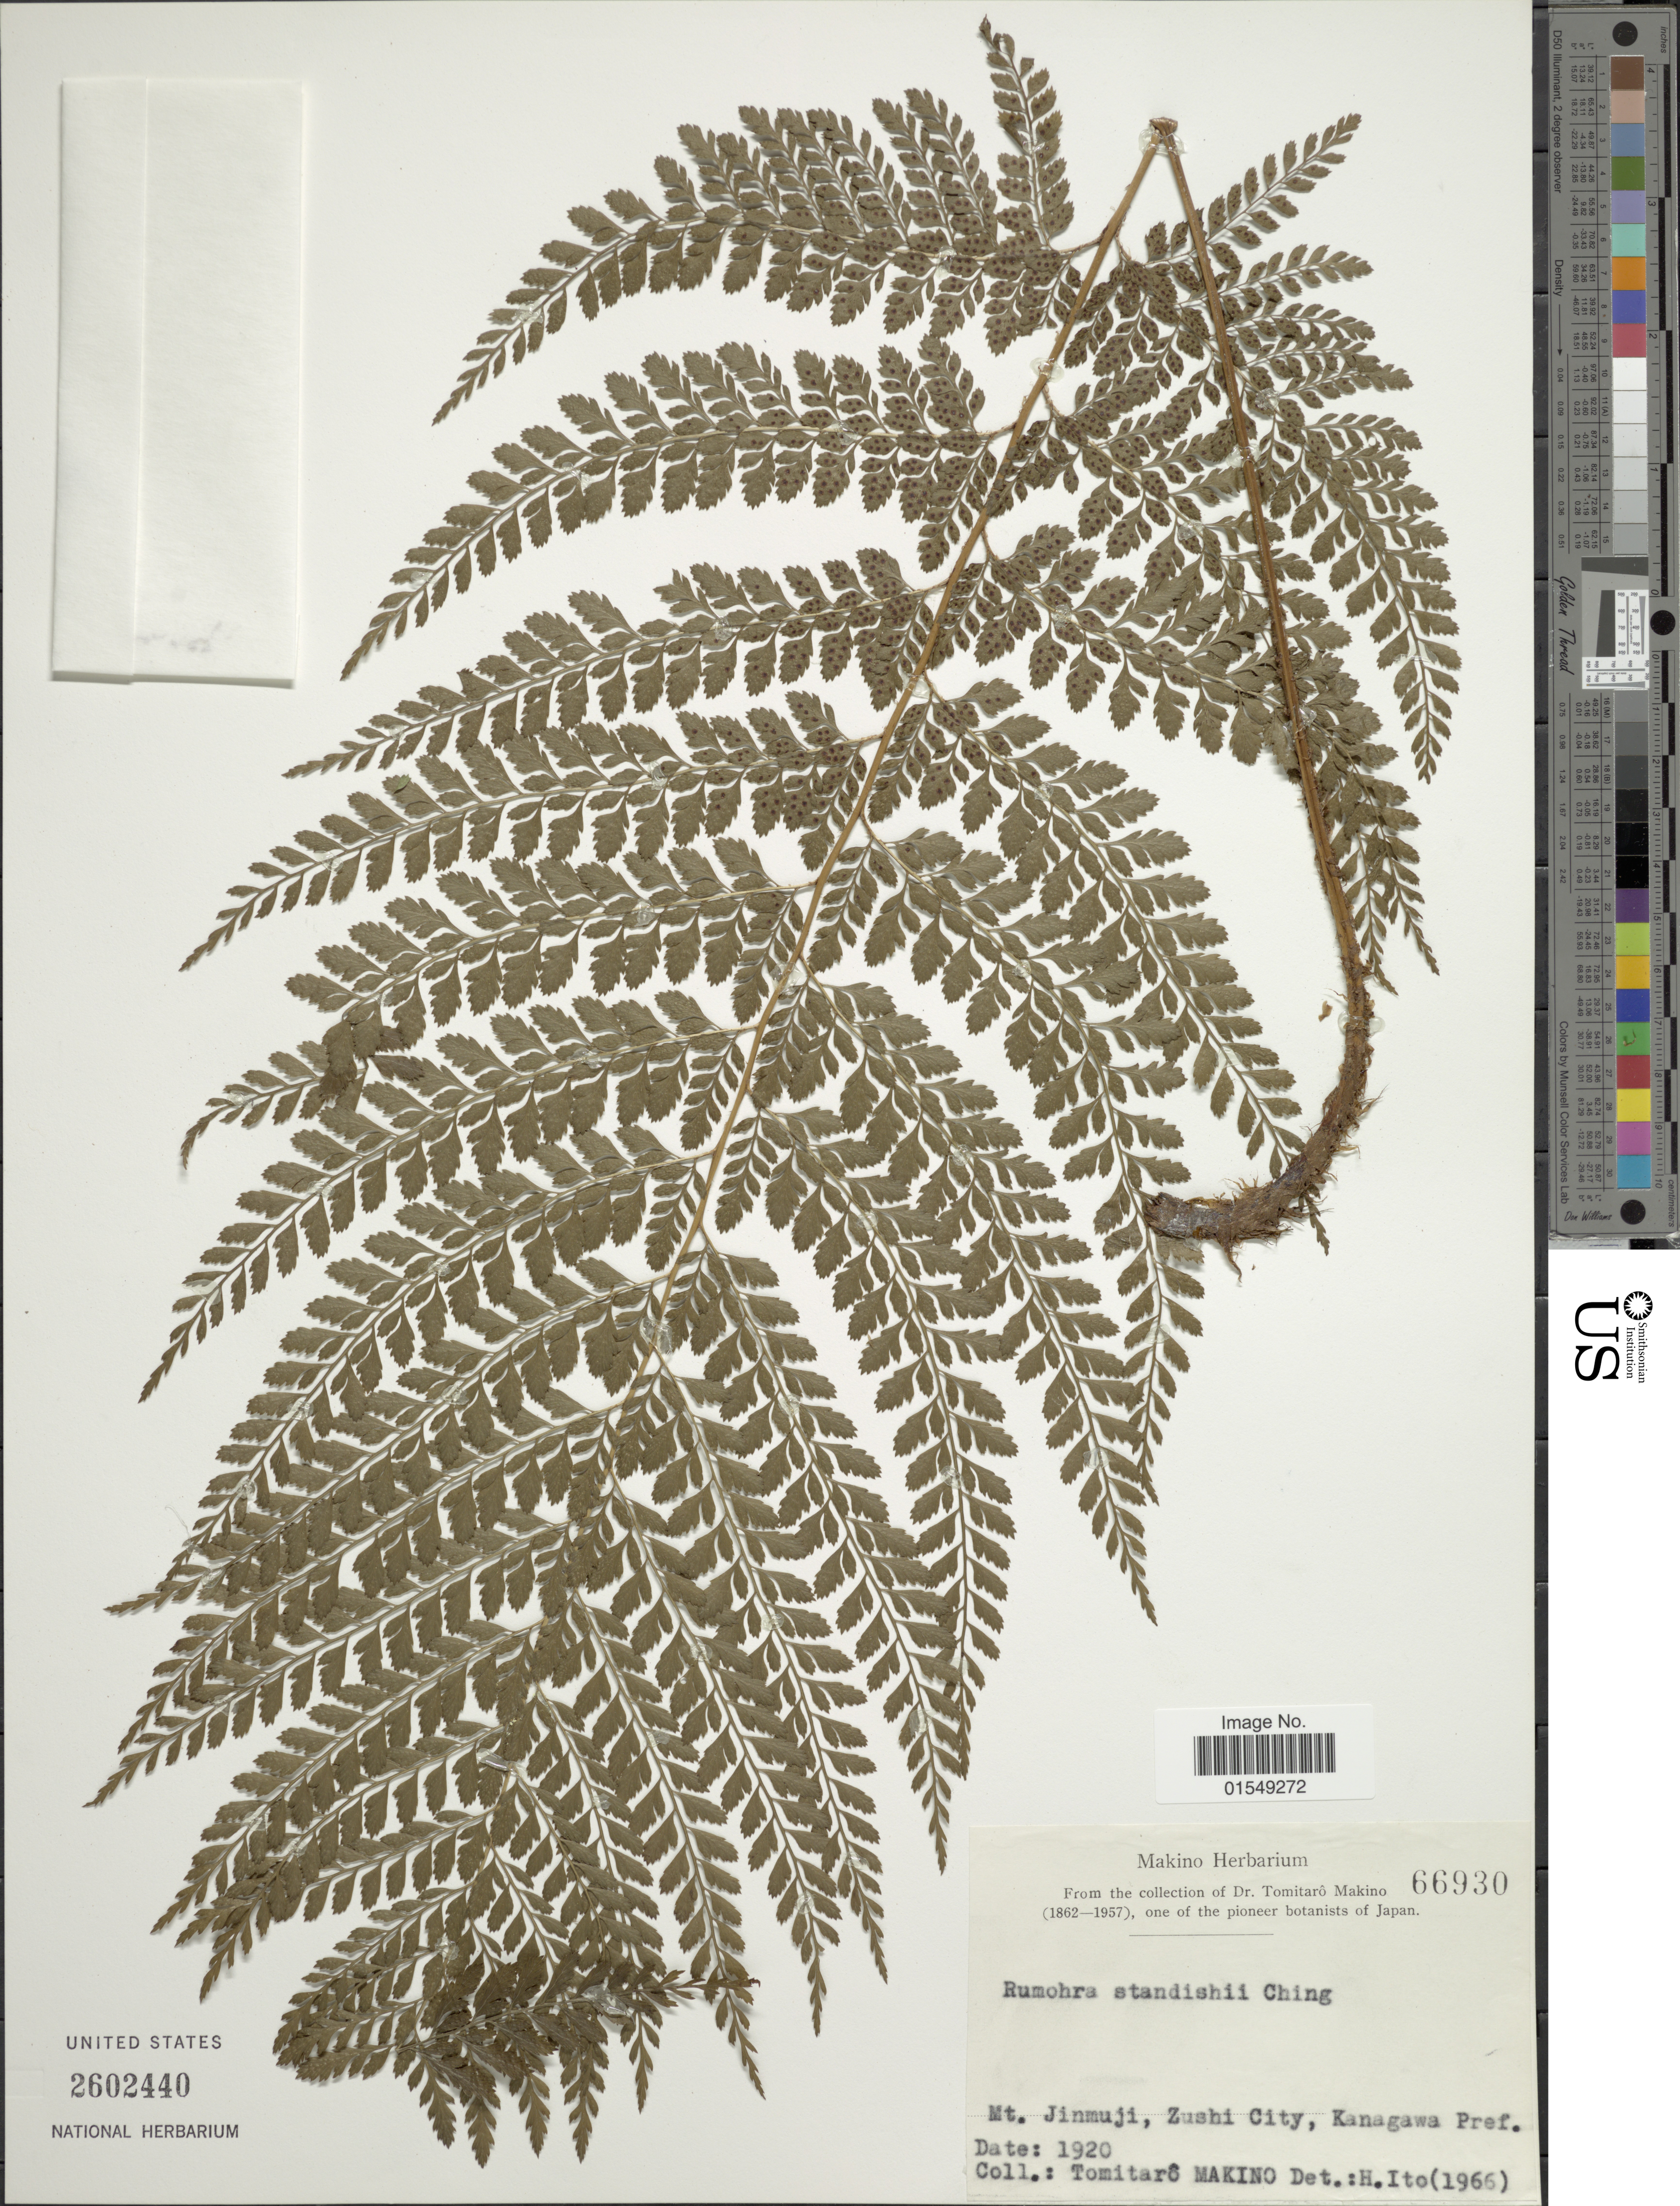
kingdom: Plantae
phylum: Tracheophyta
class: Polypodiopsida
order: Polypodiales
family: Dryopteridaceae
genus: Arachniodes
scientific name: Arachniodes standishii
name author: (T. Moore) Ohwi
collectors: T. Makino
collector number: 66930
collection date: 1920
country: Japan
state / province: Kanagawa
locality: Mt. Jinmuji, Zushi City, Kanagawa Pref.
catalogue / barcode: US 2602440